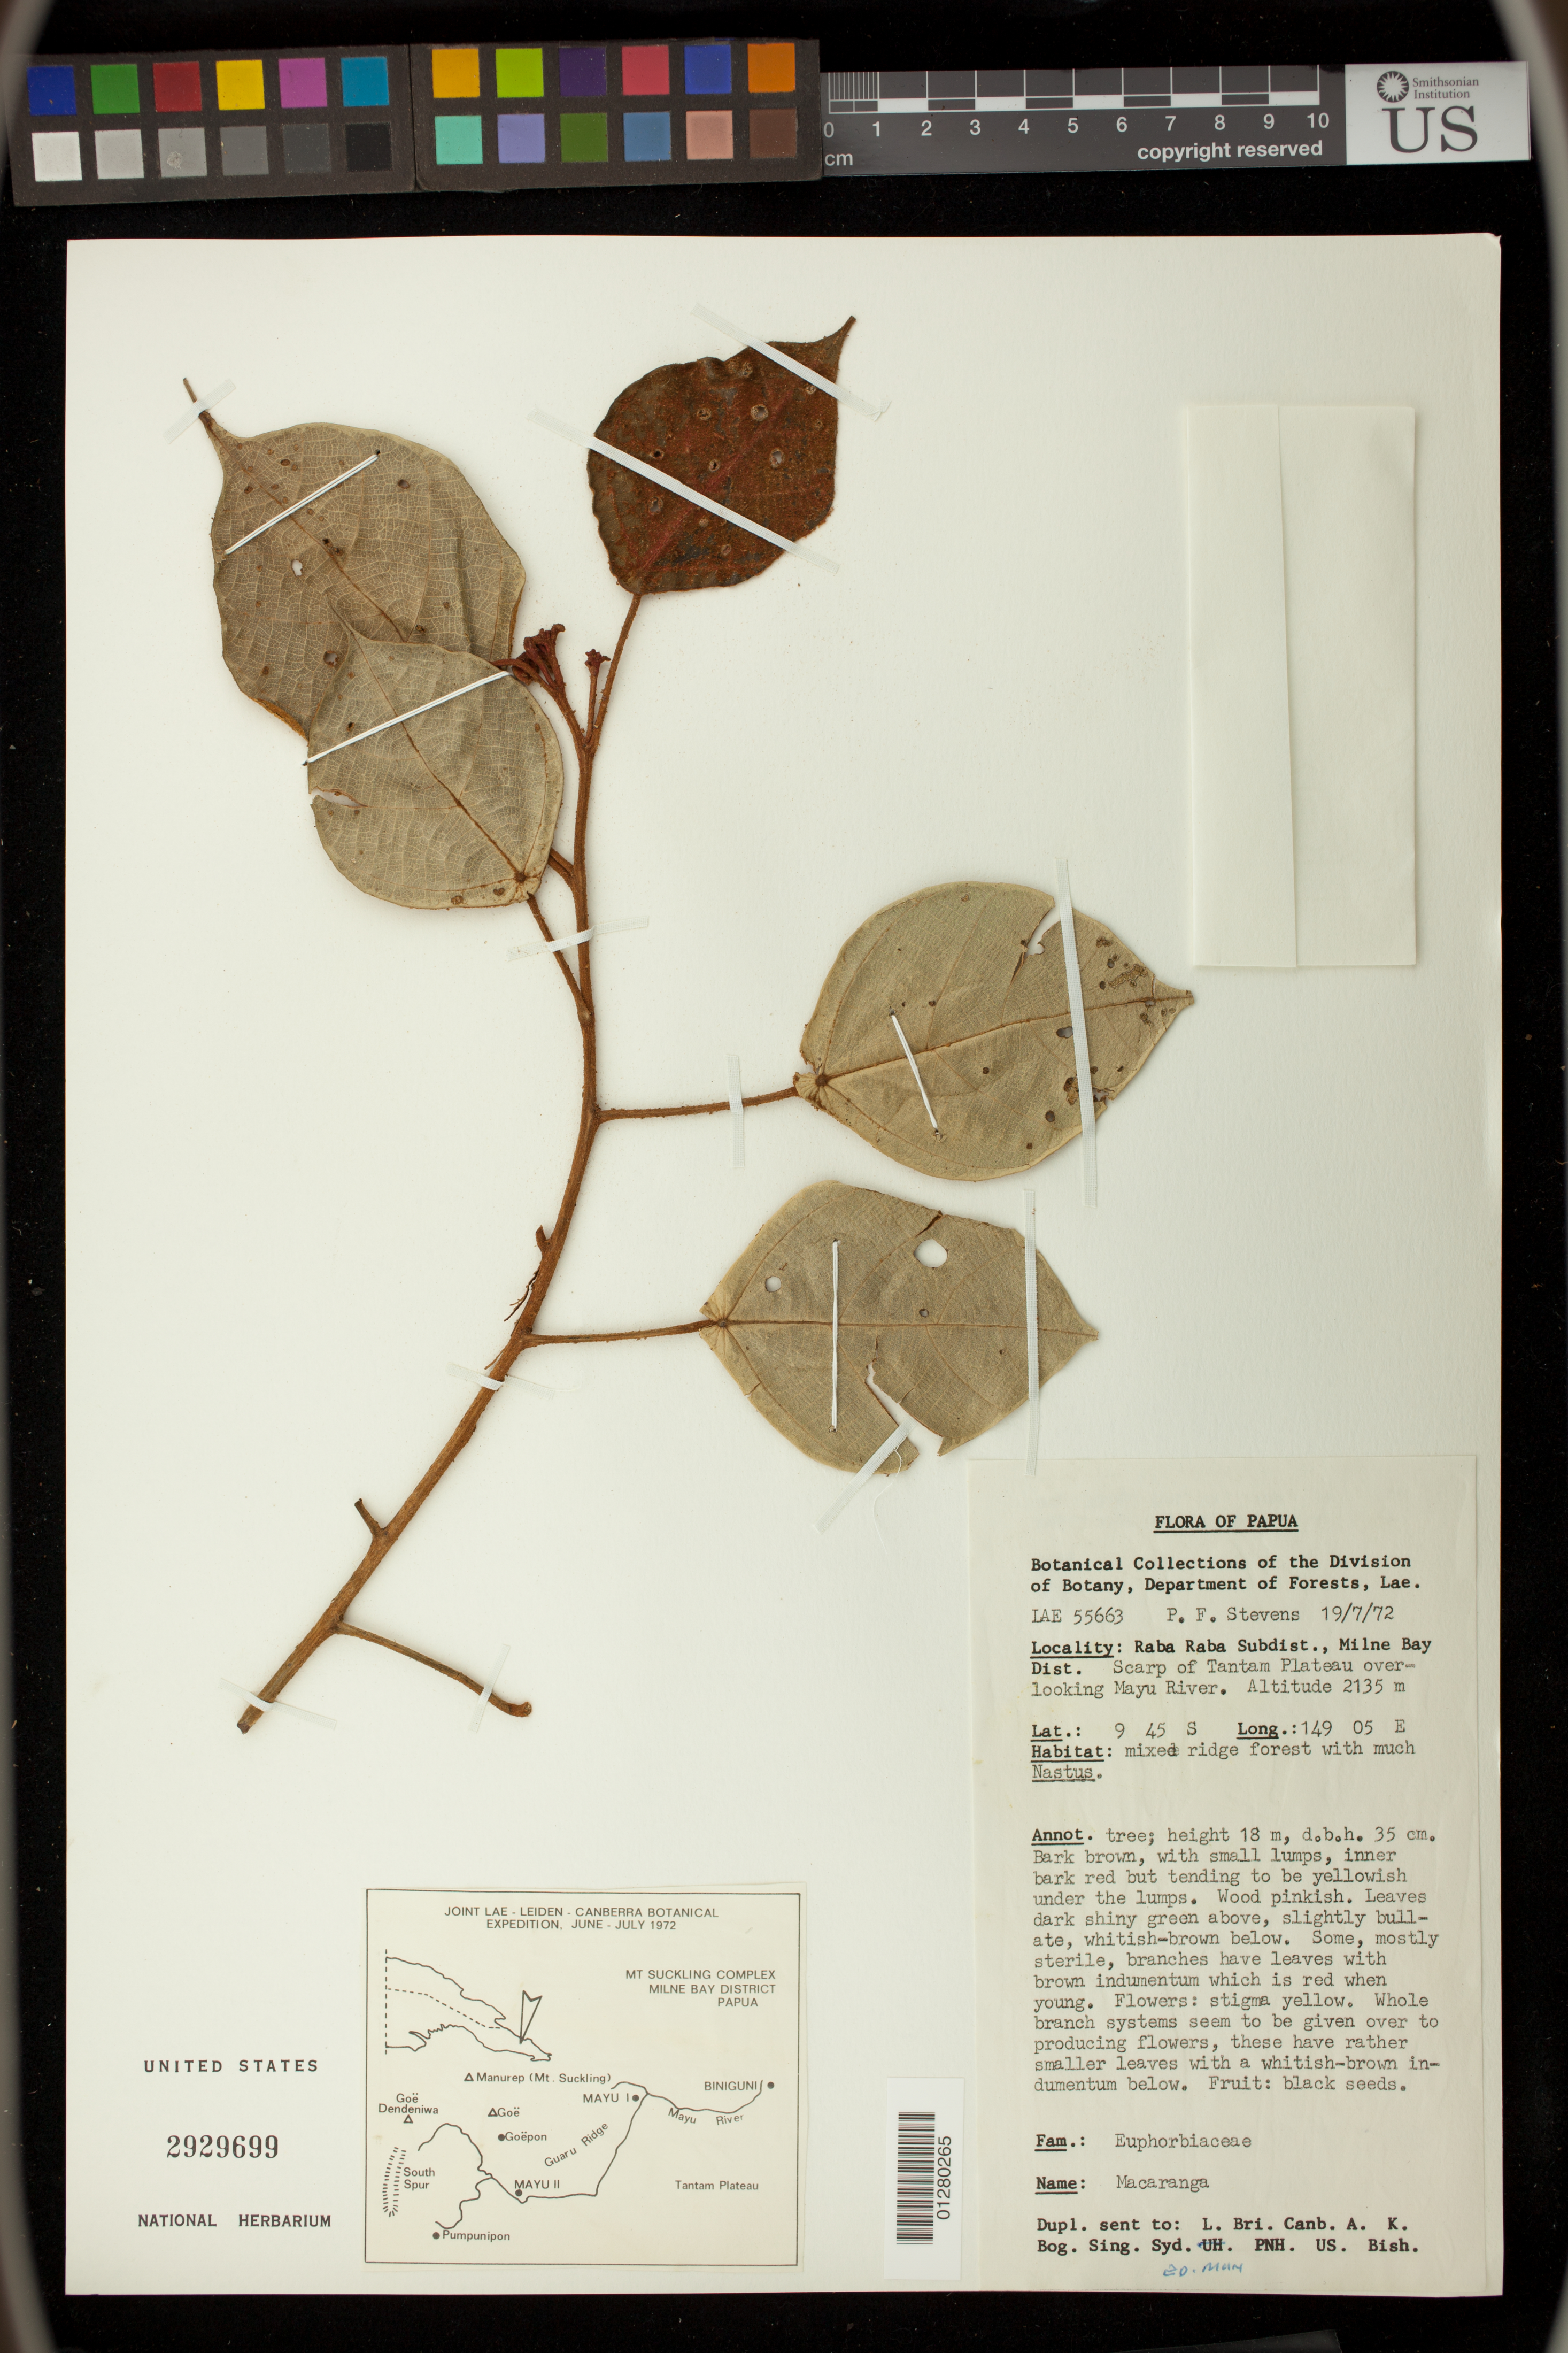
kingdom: Plantae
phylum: Tracheophyta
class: Magnoliopsida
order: Malpighiales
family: Euphorbiaceae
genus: Macaranga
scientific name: Macaranga sp.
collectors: P. F. Stevens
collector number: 55663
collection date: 1972-07-19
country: Papua New Guinea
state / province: Milne Bay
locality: Raba Raba Subdistr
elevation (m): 2135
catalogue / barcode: US 2929699